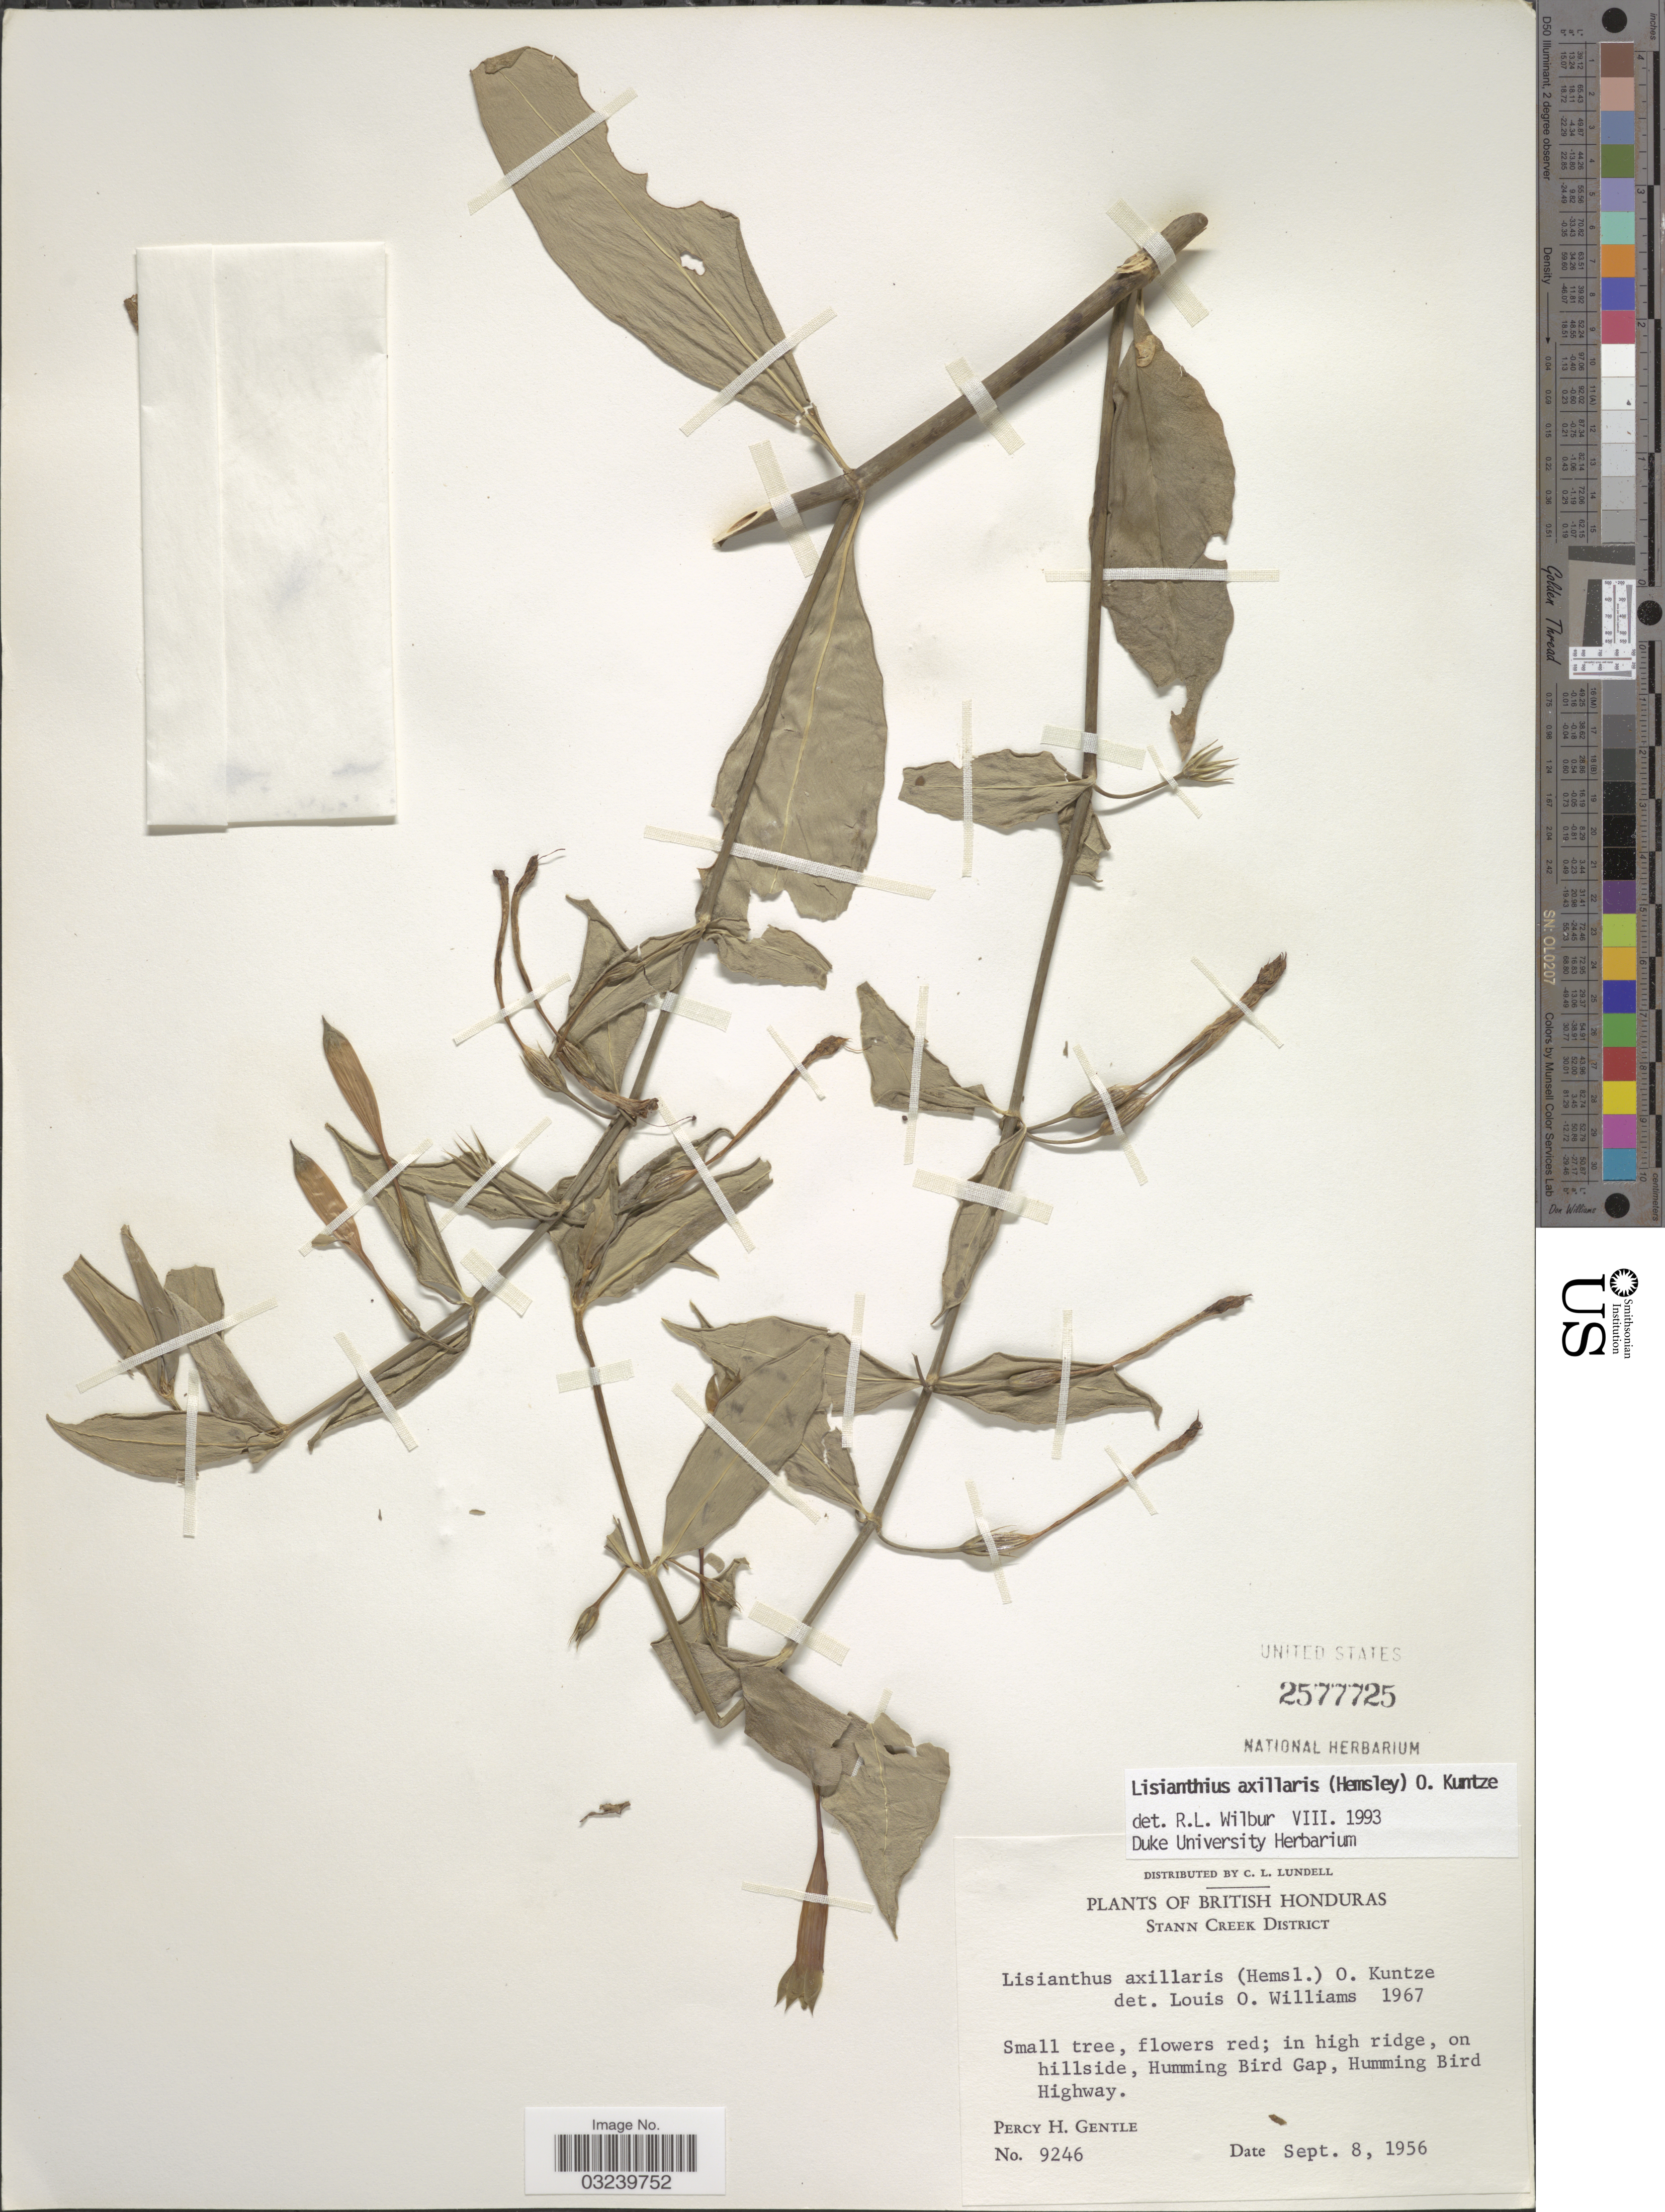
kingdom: Plantae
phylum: Tracheophyta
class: Magnoliopsida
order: Gentianales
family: Gentianaceae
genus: Lisianthius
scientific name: Lisianthius axillaris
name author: (Hemsl.) Kuntze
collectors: P. H. Gentle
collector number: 9246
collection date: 1956-09-08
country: Belize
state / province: Stann Creek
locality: British Honduras, Stann Creek District, in high ridge, on hillside, Humming Bird Gap, Humming Bird Highway.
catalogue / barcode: US 2577725